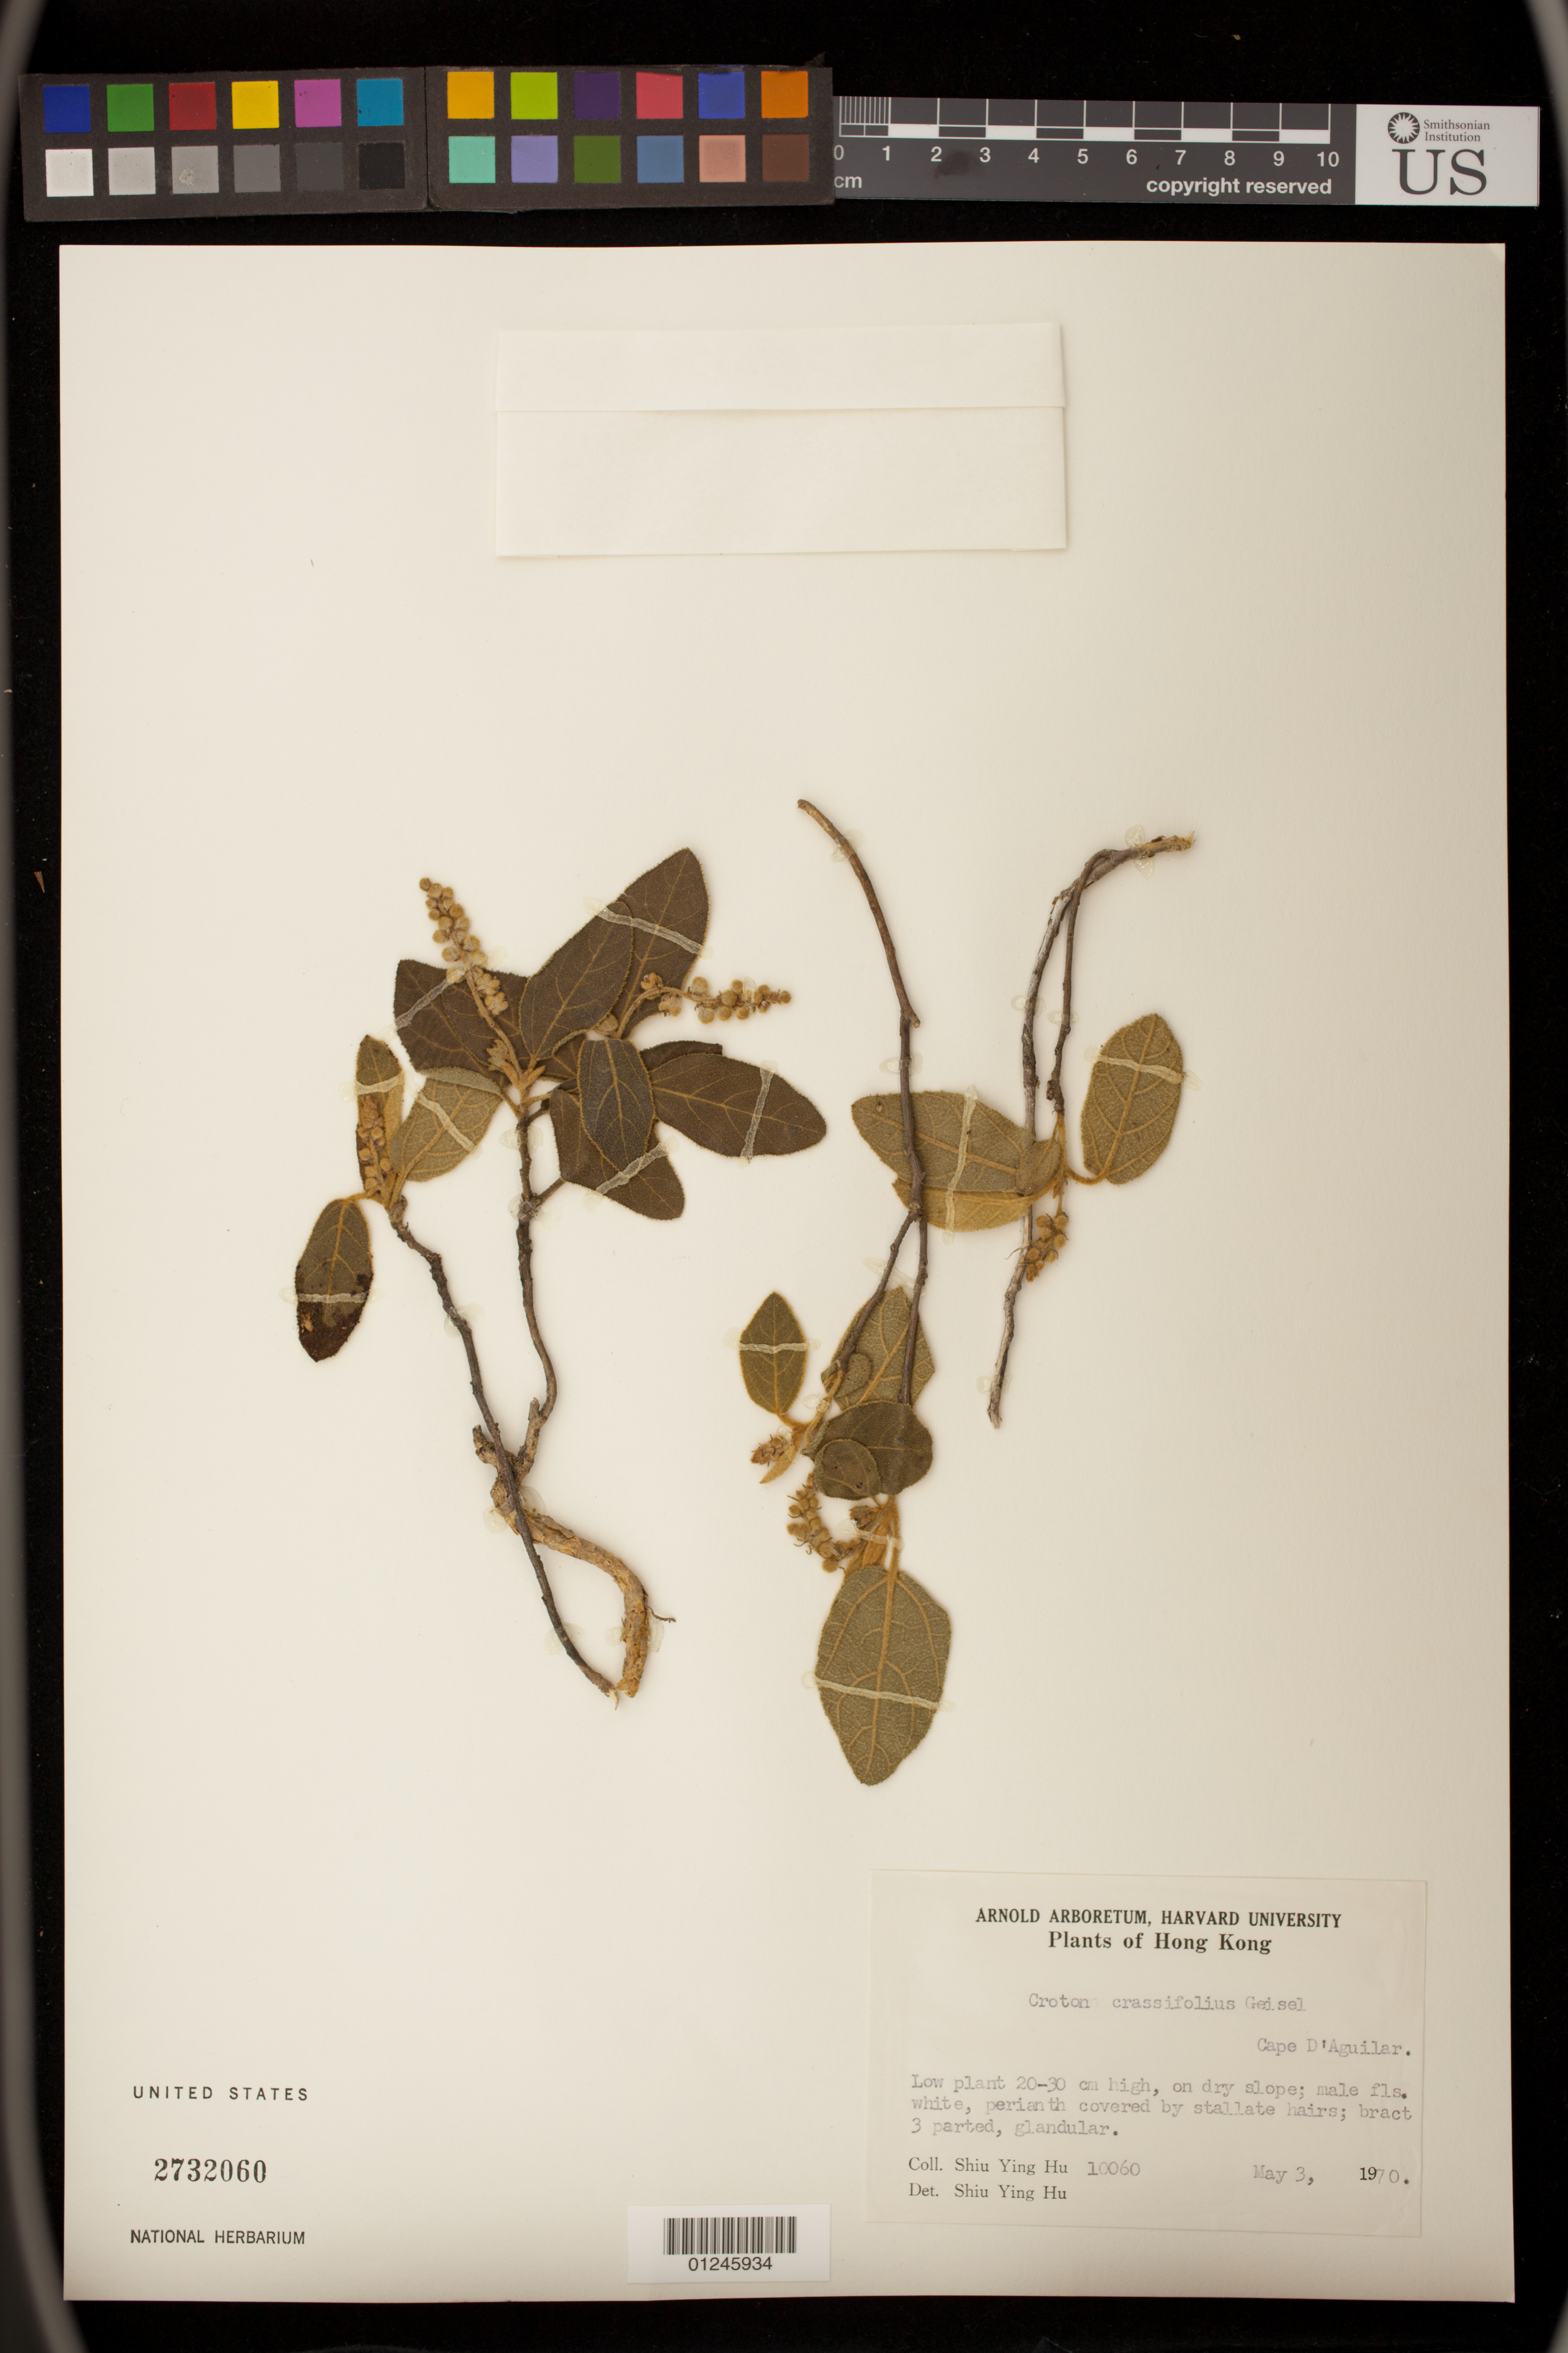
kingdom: Plantae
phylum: Tracheophyta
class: Magnoliopsida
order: Malpighiales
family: Euphorbiaceae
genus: Croton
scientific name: Croton crassifolius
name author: Geiseler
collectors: S. Y. Hu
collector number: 10060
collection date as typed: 03 May 1970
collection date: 1970-05-03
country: China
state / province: Hong Kong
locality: Cape d'aguilar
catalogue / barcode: US 2732060